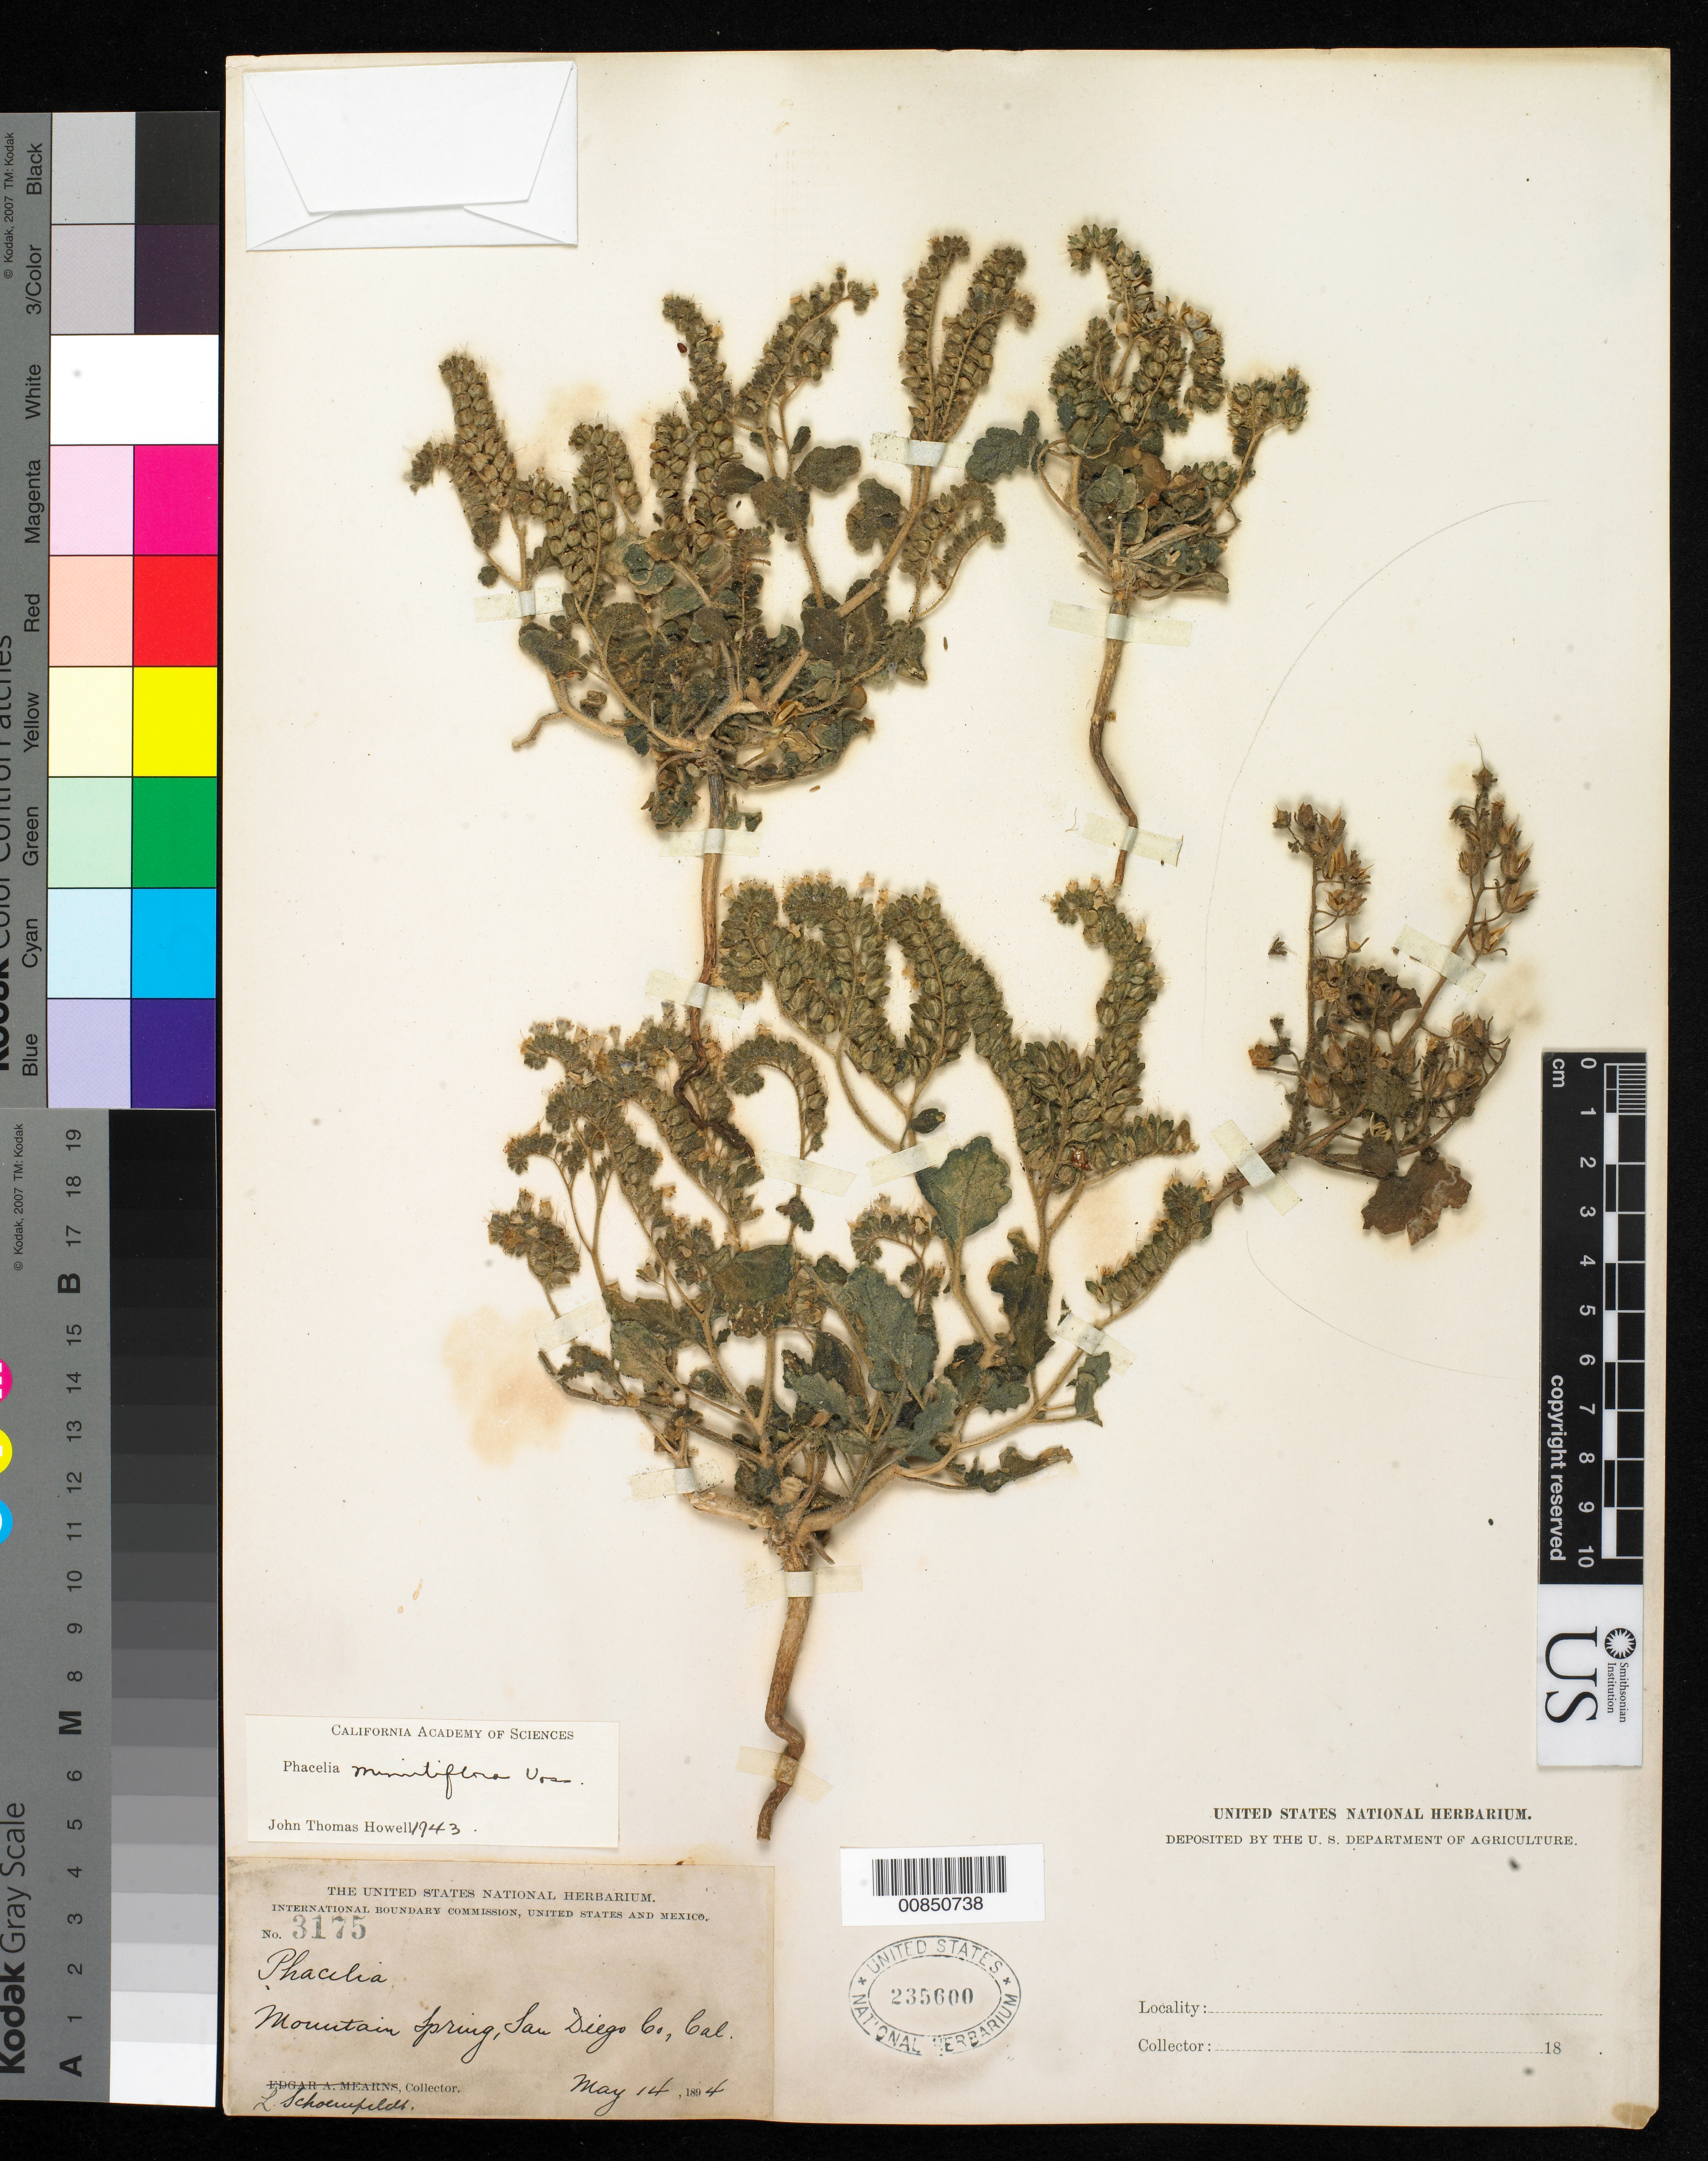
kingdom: Plantae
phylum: Tracheophyta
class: Magnoliopsida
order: Boraginales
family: Hydrophyllaceae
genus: Phacelia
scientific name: Phacelia minutiflora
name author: J.W. Voss ex Munz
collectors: L. Schoenfeldt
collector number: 3175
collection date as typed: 14 May 1894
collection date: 1894-05-14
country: United States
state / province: California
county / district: San Diego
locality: Mountain Spring, San Diego County, California.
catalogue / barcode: US 235600